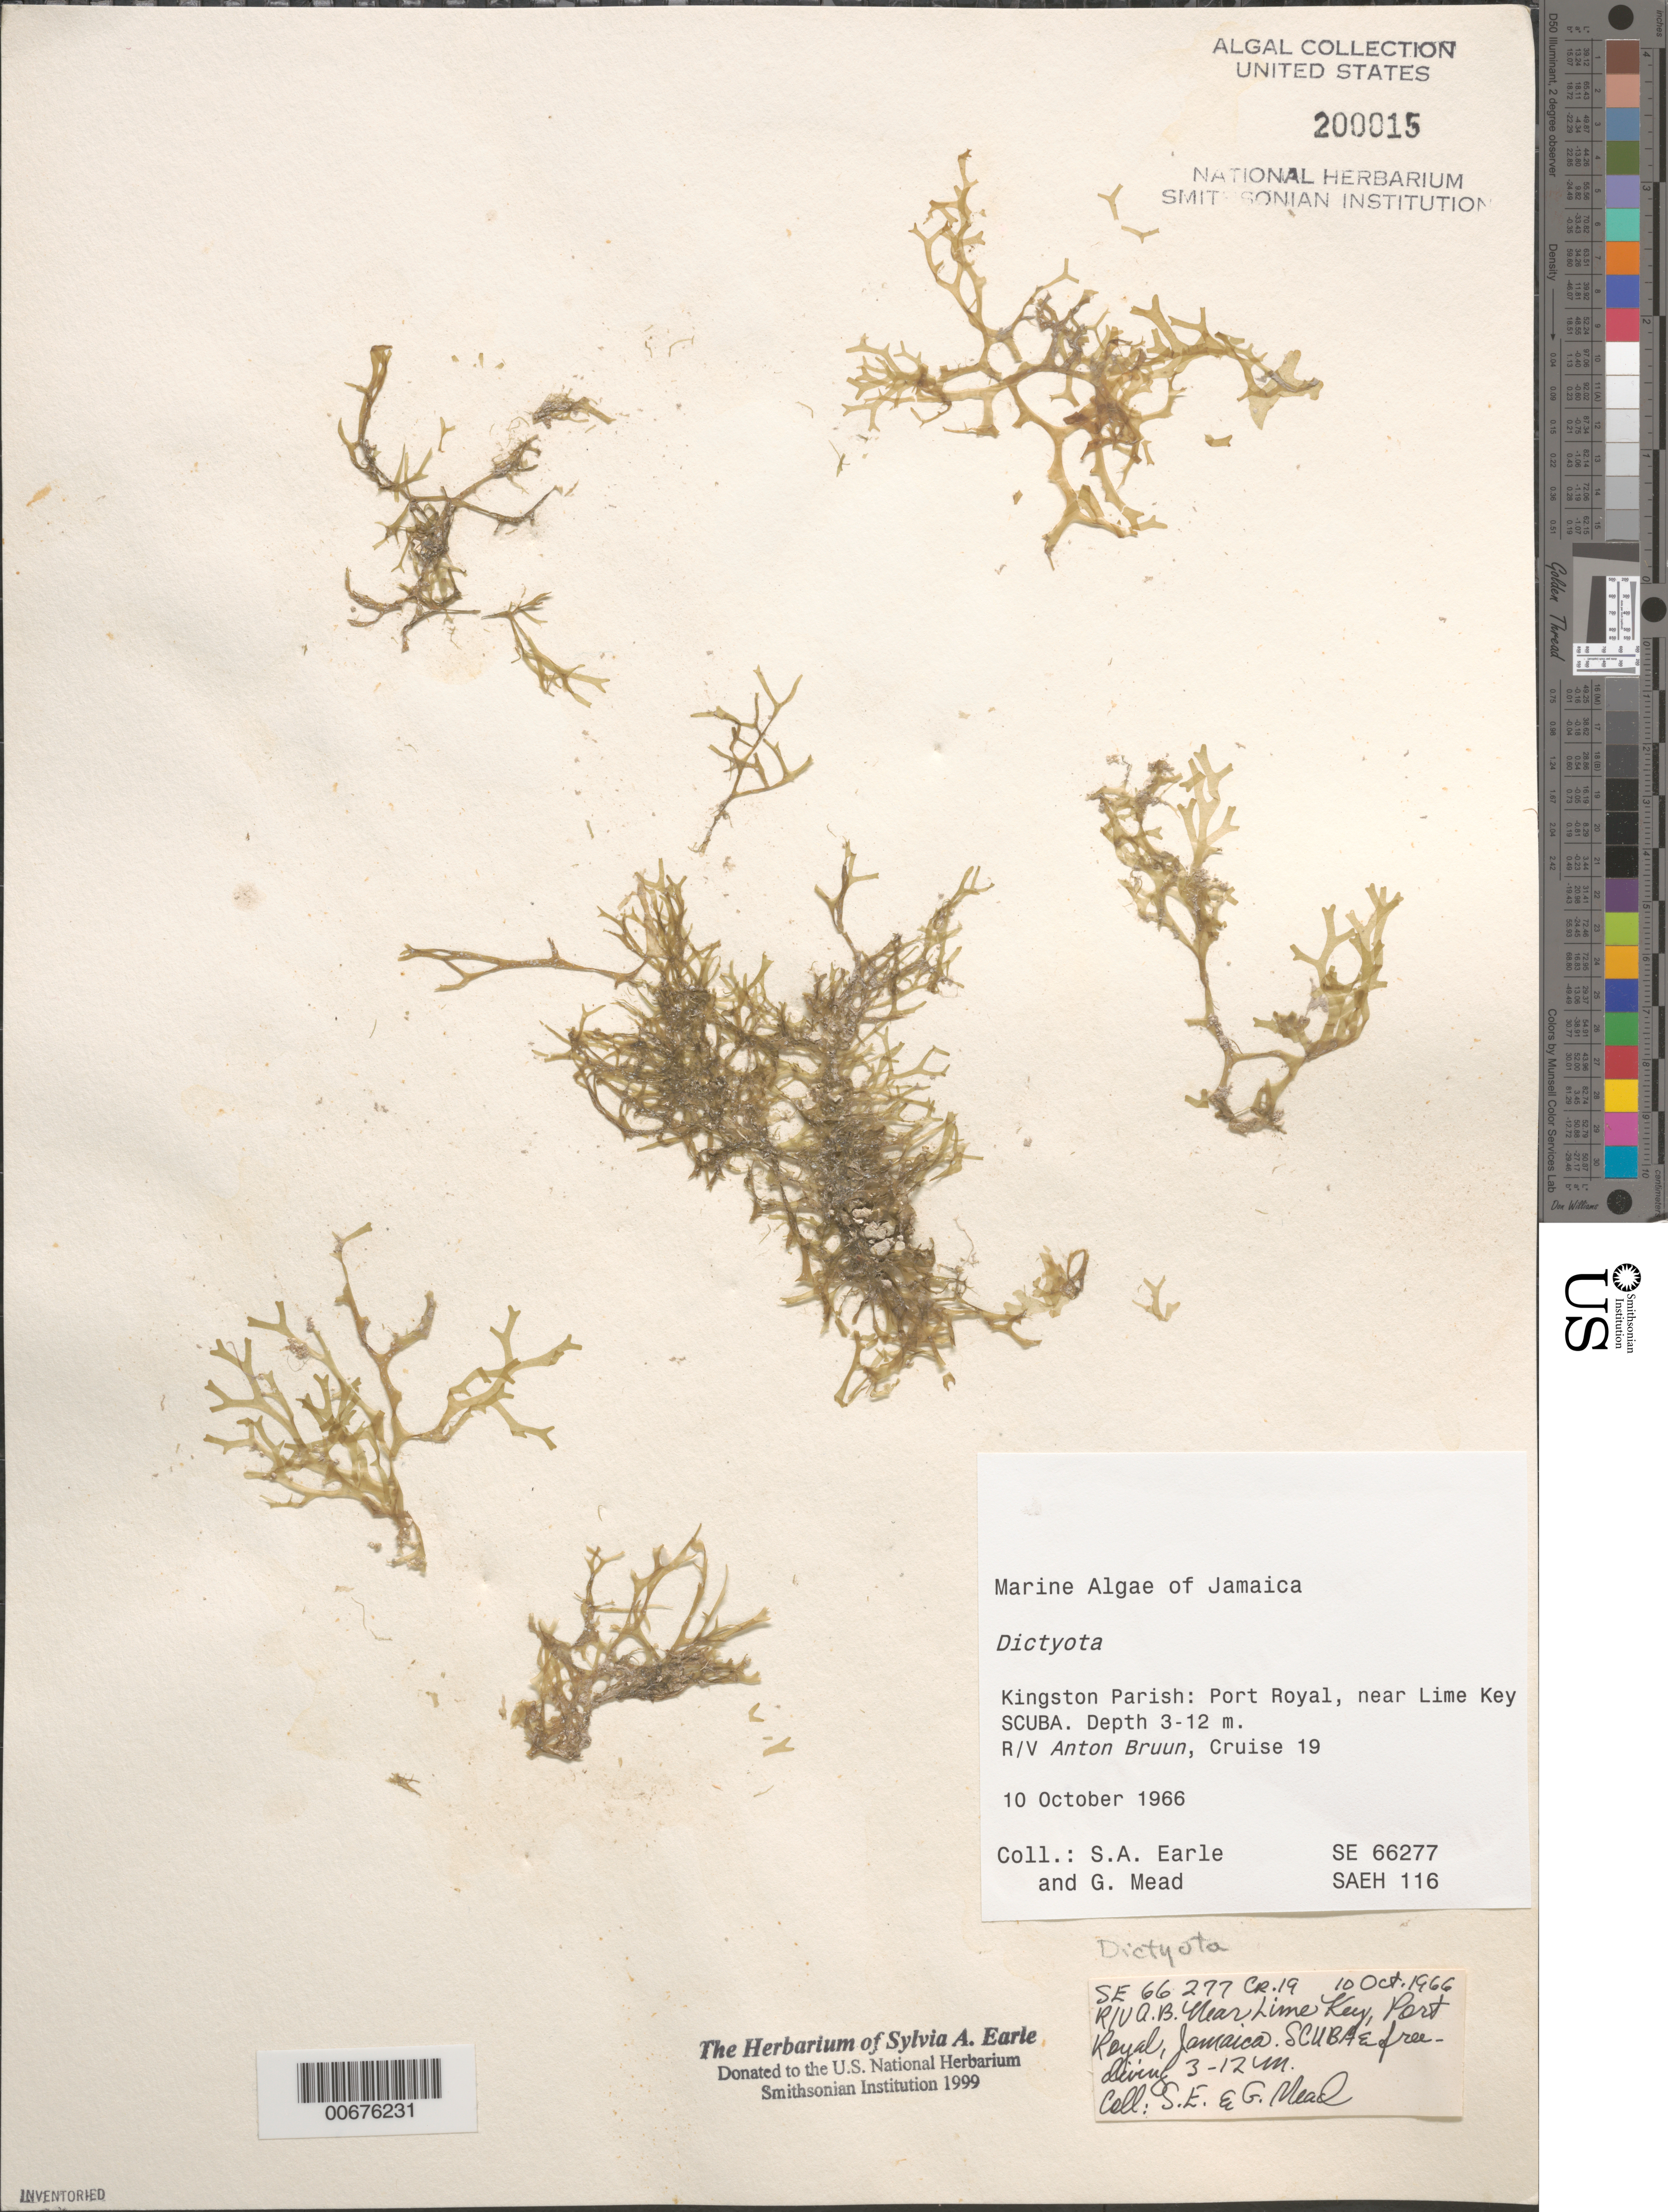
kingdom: Chromista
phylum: Ochrophyta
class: Phaeophyceae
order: Dictyotales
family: Dictyotaceae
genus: Dictyota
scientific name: Dictyota sp.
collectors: S. A. Earle & G. W. Mead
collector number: Se 66277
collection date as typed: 10 Oct 1966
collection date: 1966-10-10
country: Jamaica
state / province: Kingston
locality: Port Royal, near Lime Key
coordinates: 17 55.1'N, 76 49.2'W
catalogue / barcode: US 200015